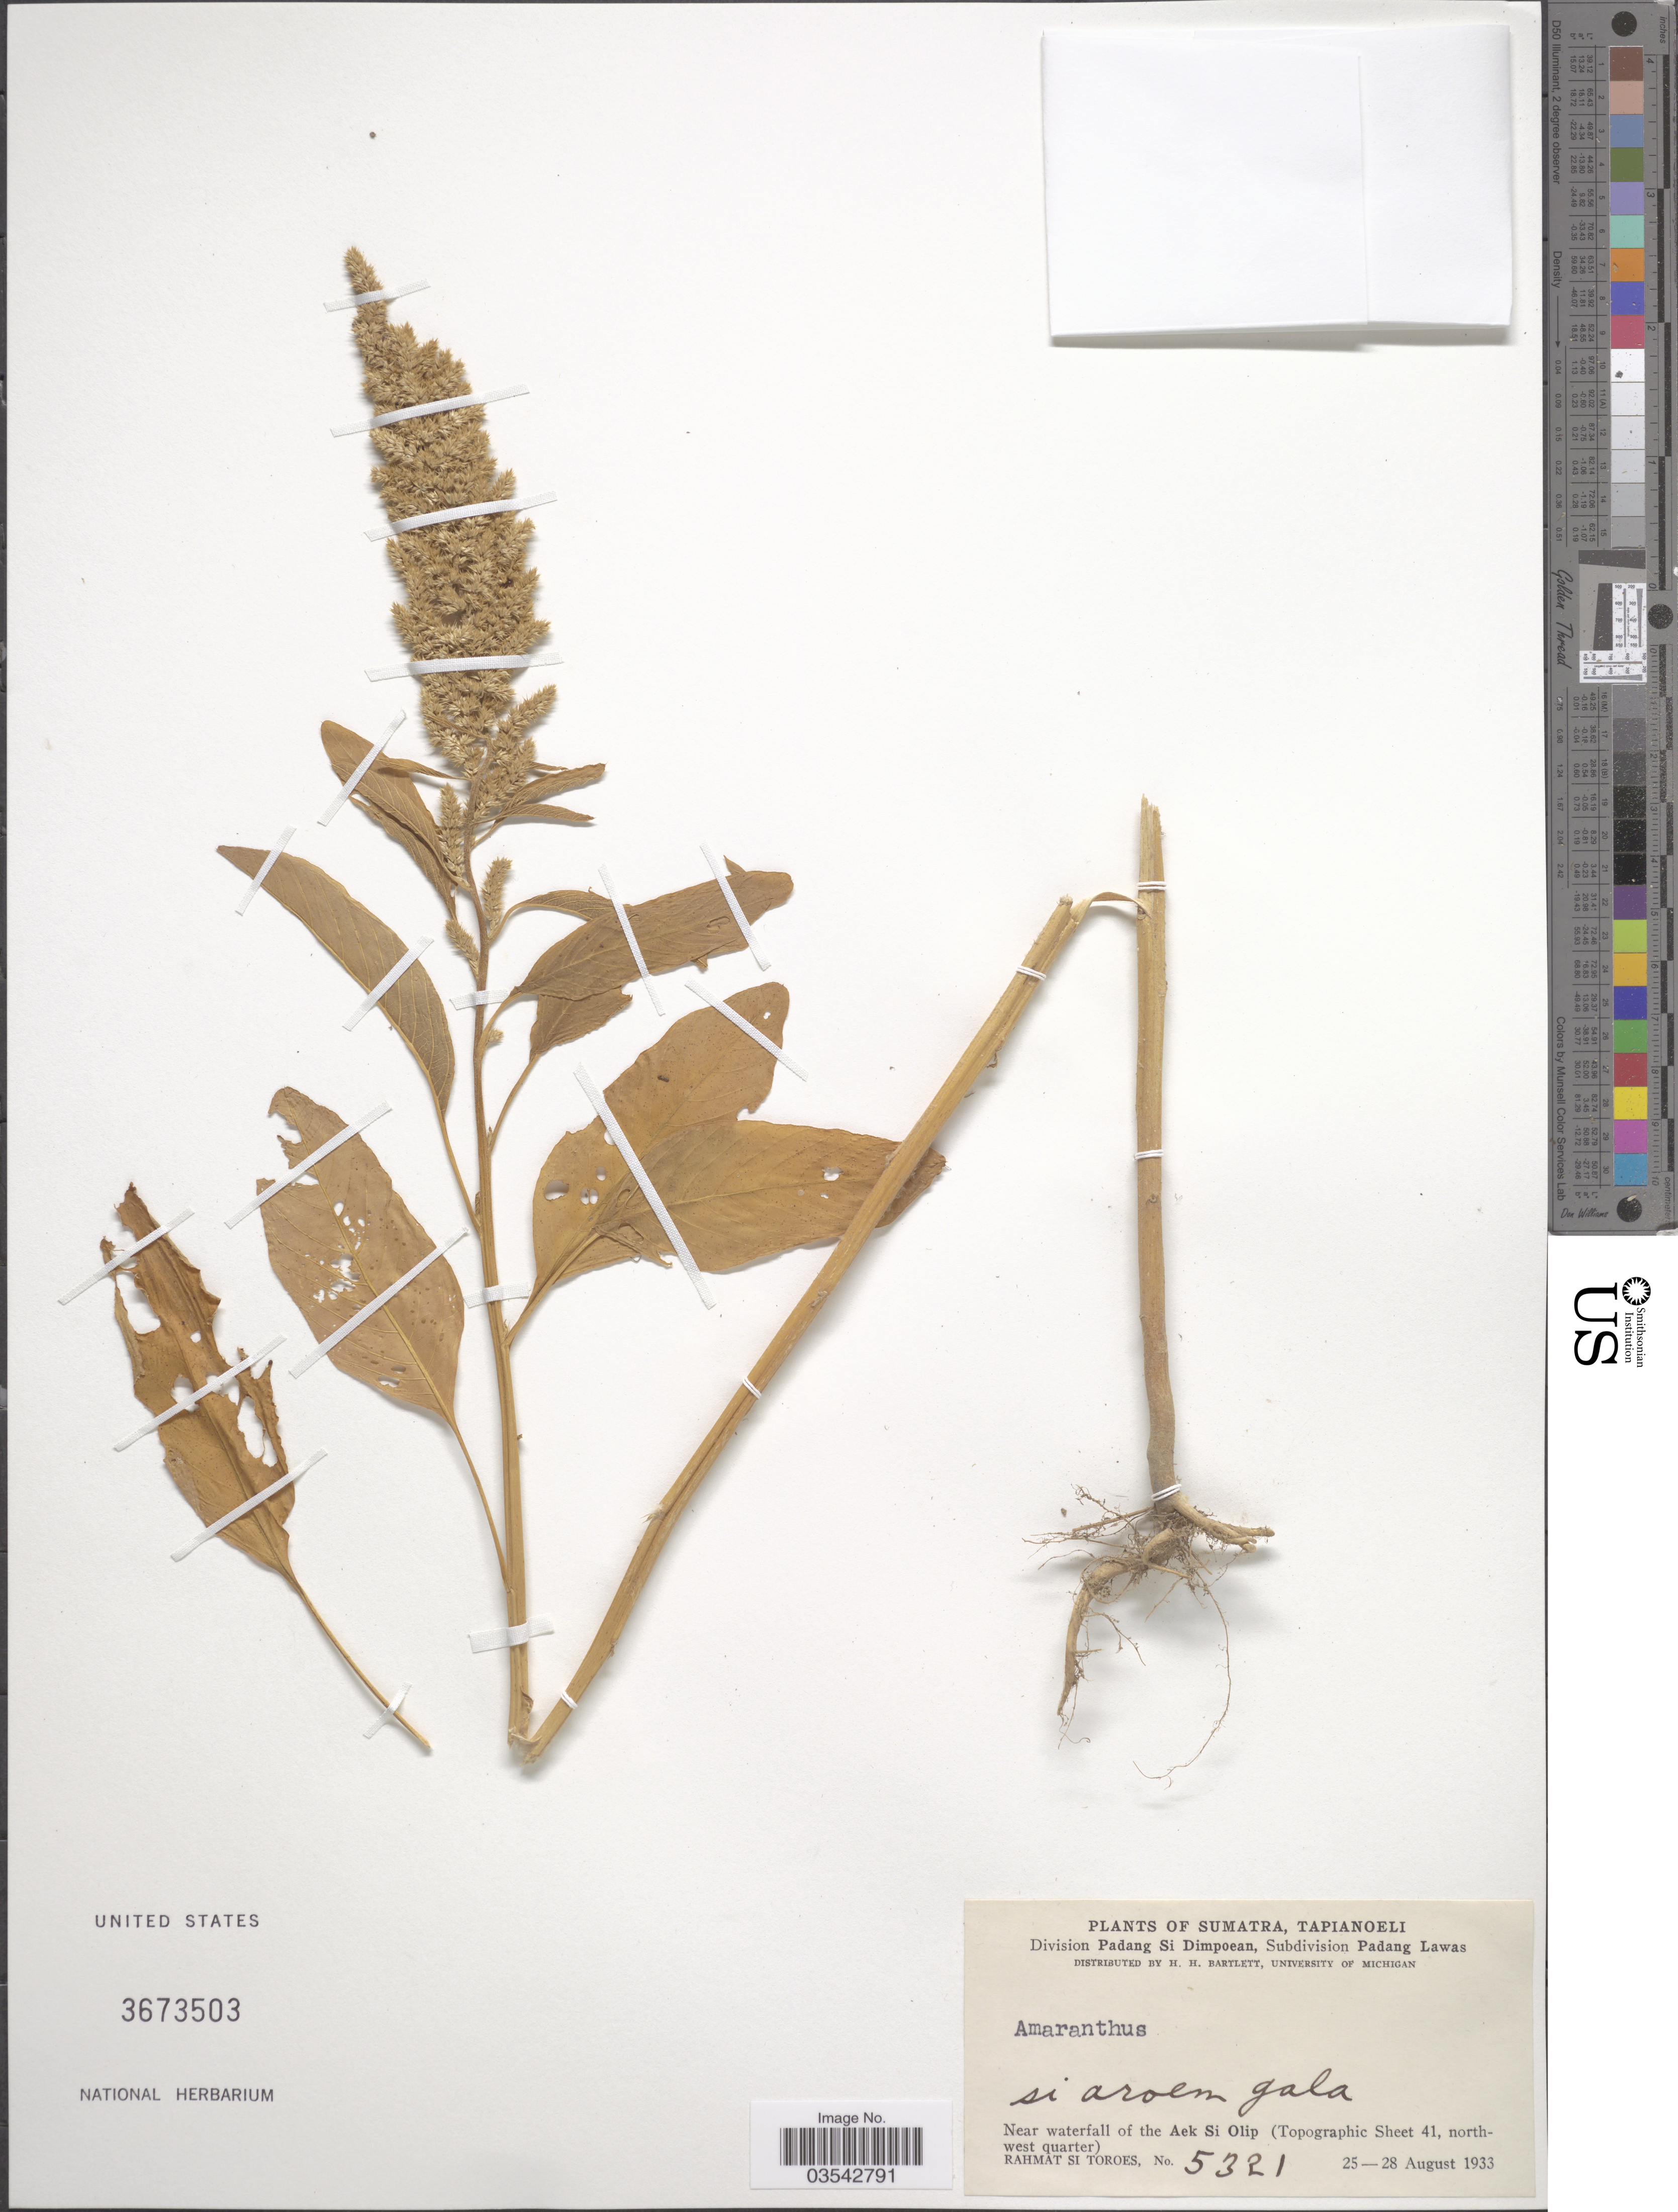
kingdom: Plantae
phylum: Tracheophyta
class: Magnoliopsida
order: Caryophyllales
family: Amaranthaceae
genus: Amaranthus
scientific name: Amaranthus sp.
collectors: Rahmat Si Boeea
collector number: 5321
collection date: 1933-08-25/1933-08-28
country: Indonesia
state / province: Sumatra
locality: Tapianoeli. Division Padang Si Dimpoean, Subdivision Padang Lawas. Near waterfall of the Aek Si Olip (Topographic Sheet 41, northwest quarter).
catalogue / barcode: US 3673503